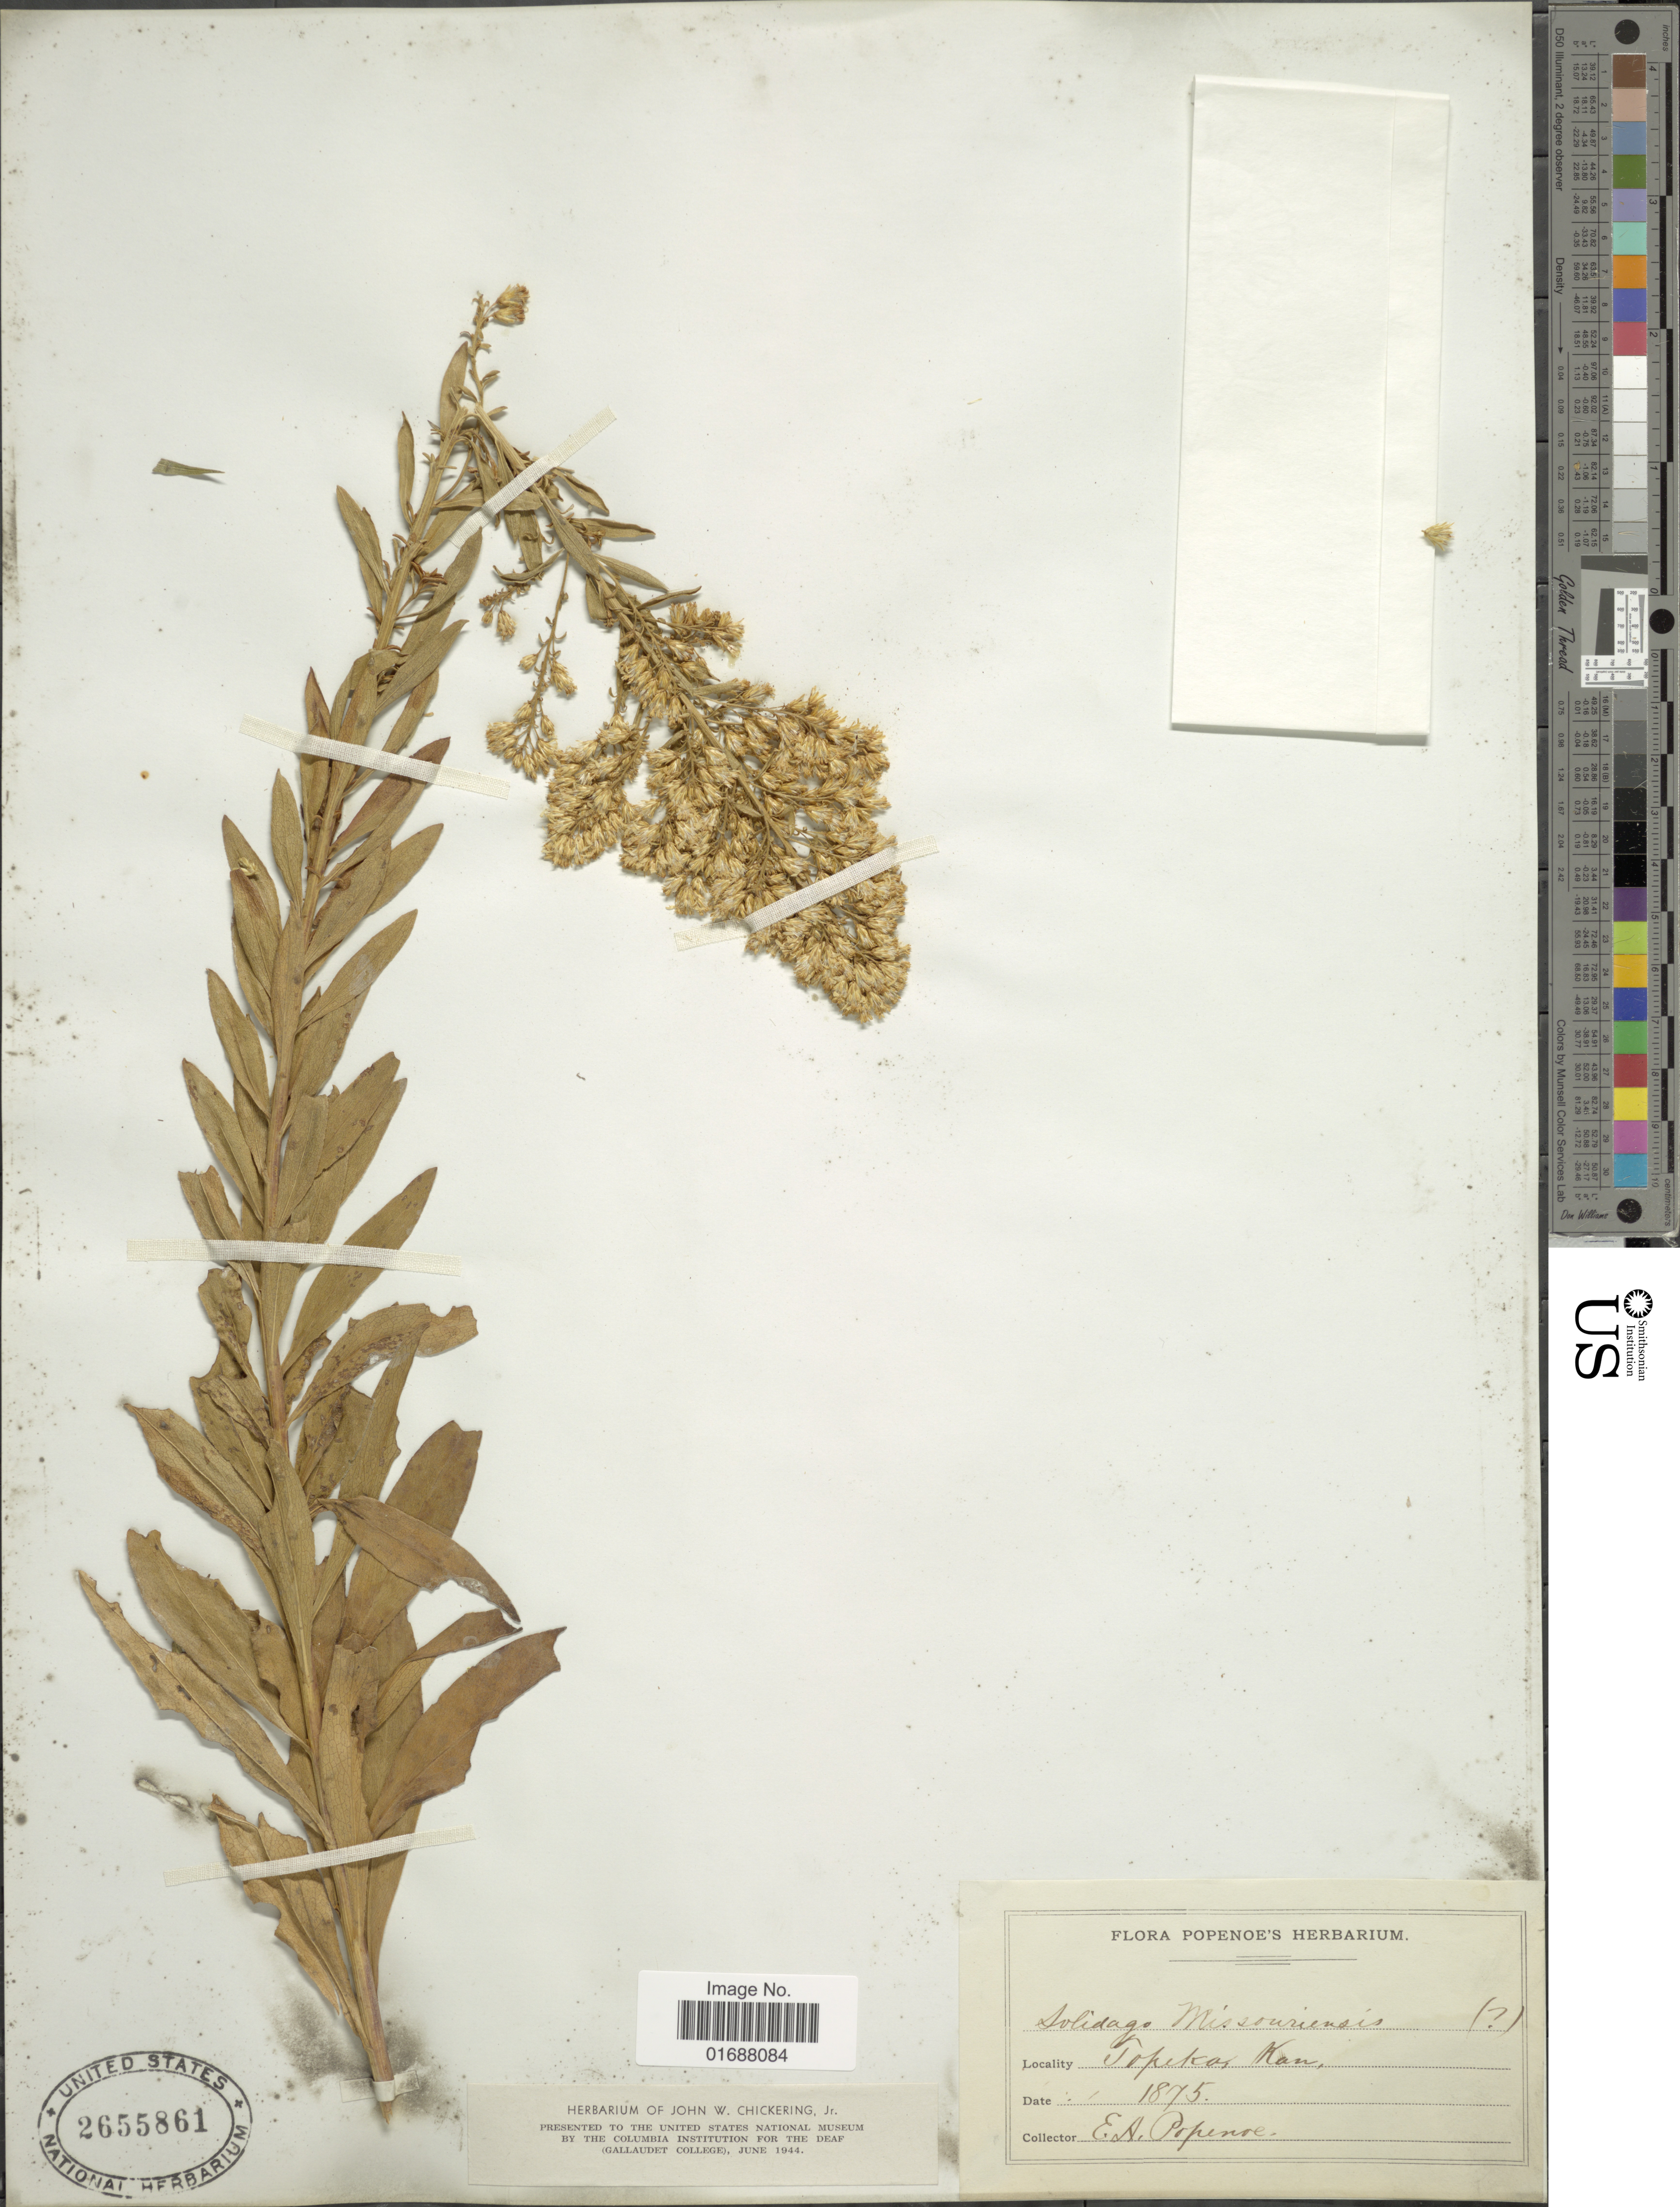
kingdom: Plantae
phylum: Tracheophyta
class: Magnoliopsida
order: Asterales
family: Asteraceae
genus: Solidago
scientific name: Solidago missouriensis var. fasciculata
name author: Holz.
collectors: E. A. Popenoe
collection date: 1875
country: United States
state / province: Kansas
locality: Topeka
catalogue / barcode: US 2655861